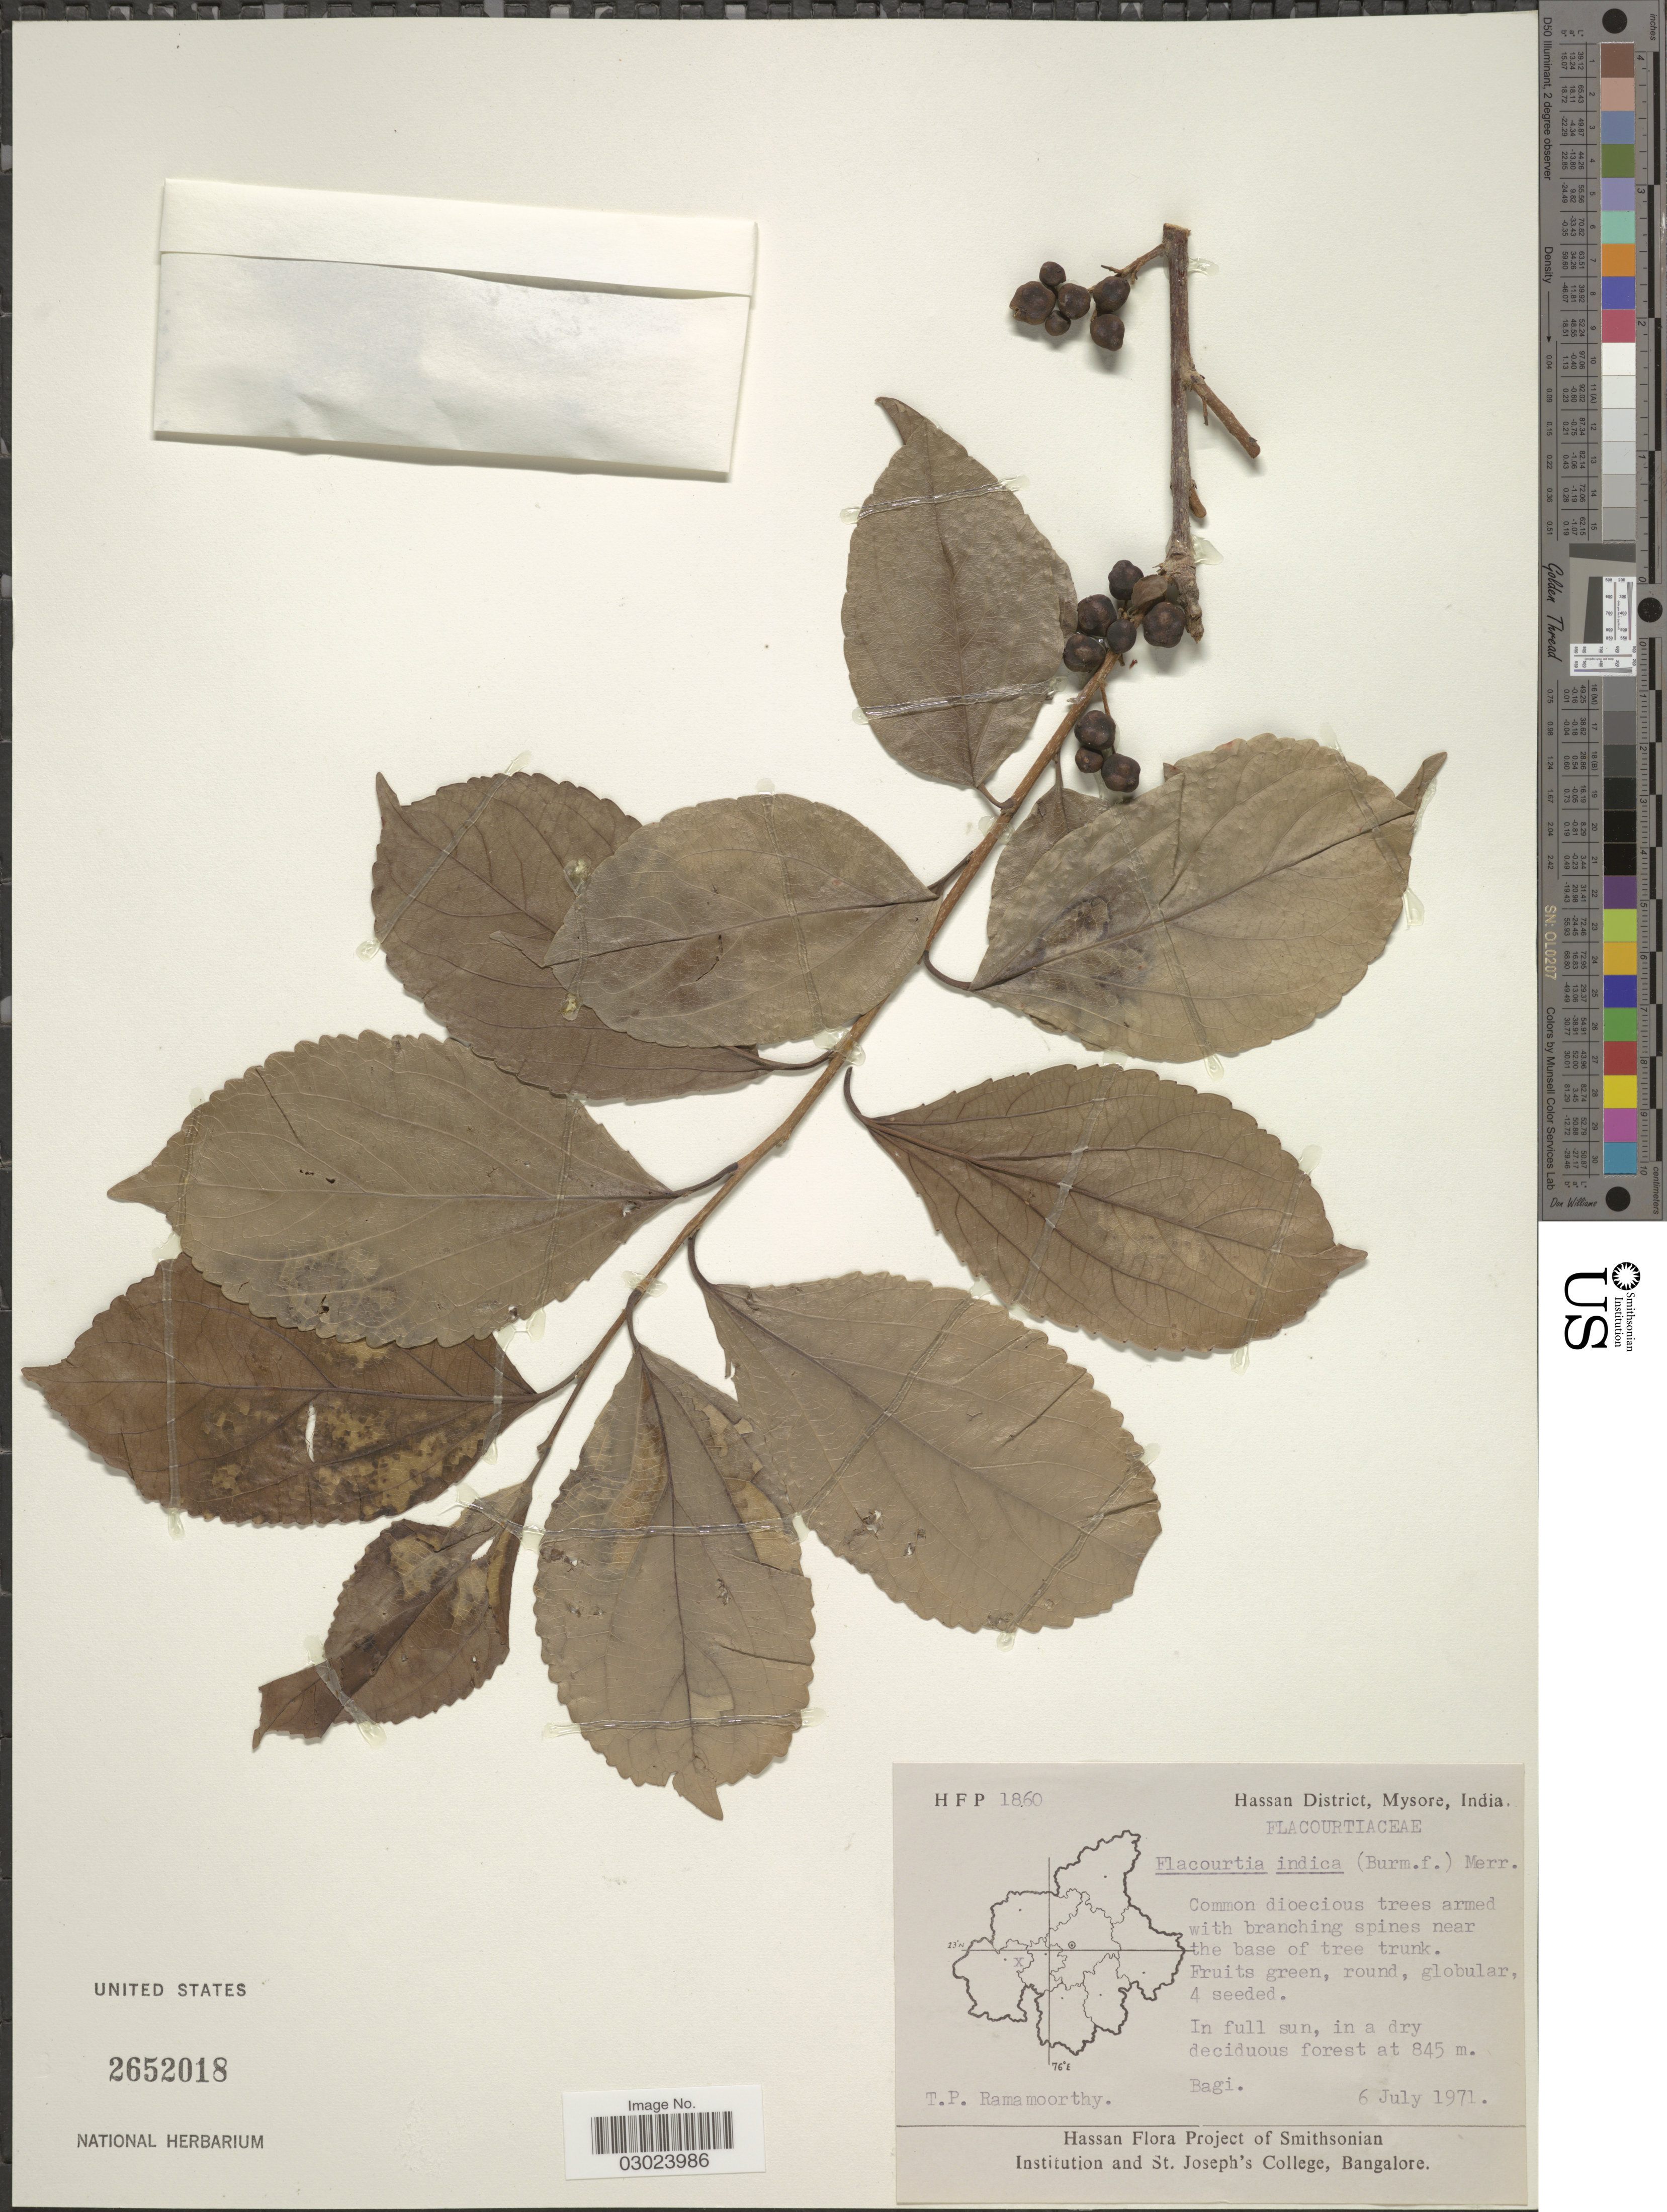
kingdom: Plantae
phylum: Tracheophyta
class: Magnoliopsida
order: Malpighiales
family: Salicaceae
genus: Flacourtia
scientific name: Flacourtia indica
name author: (Burm. f.) Merr.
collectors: T. P. Ramamoorthy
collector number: HFP1860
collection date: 1971-07-06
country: India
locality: Hassan District, Mysore. Bagi.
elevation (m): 845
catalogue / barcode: US 2652018